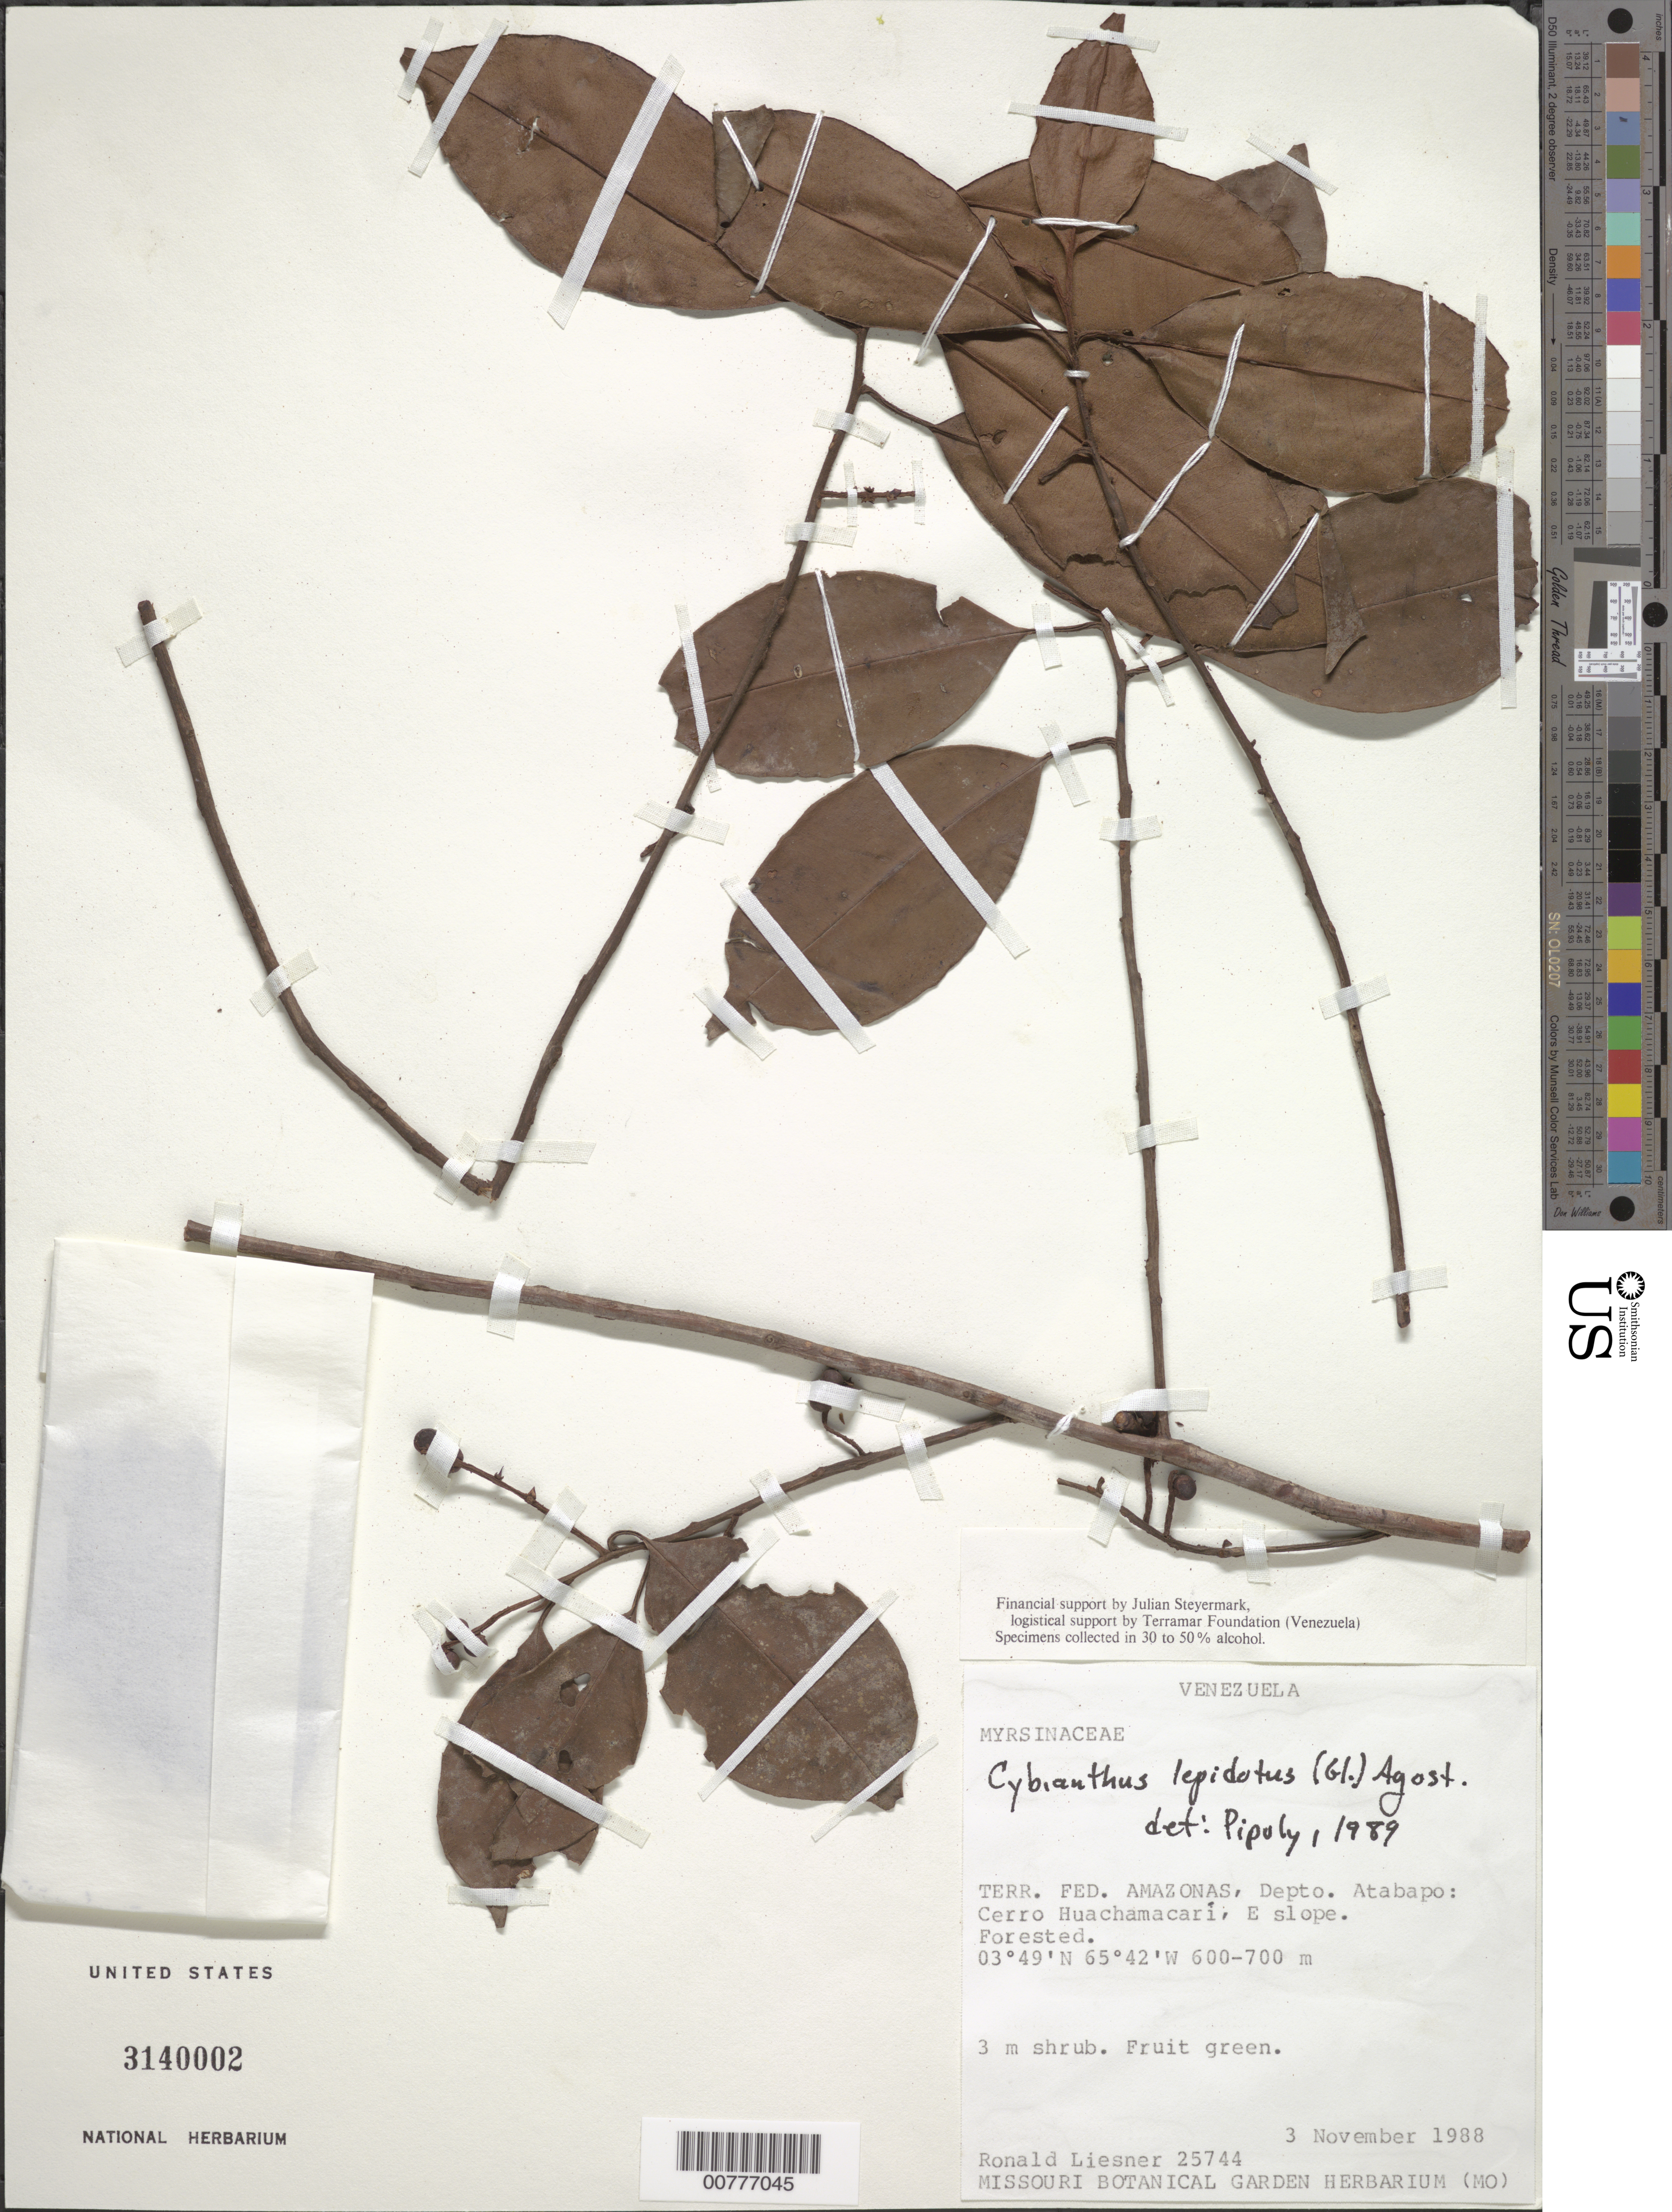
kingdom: Plantae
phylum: Tracheophyta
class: Magnoliopsida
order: Ericales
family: Primulaceae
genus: Cybianthus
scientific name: Cybianthus lepidotus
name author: (Gleason) G. Agostini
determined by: Pipoly, J. J., III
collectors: R. L. Liesner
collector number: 25744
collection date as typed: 3-Nov-88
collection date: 1988-11-03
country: Venezuela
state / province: Amazonas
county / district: Atabapo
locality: Cerro Huachamacari, E slope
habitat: Forested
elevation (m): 600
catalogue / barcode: US 3140002